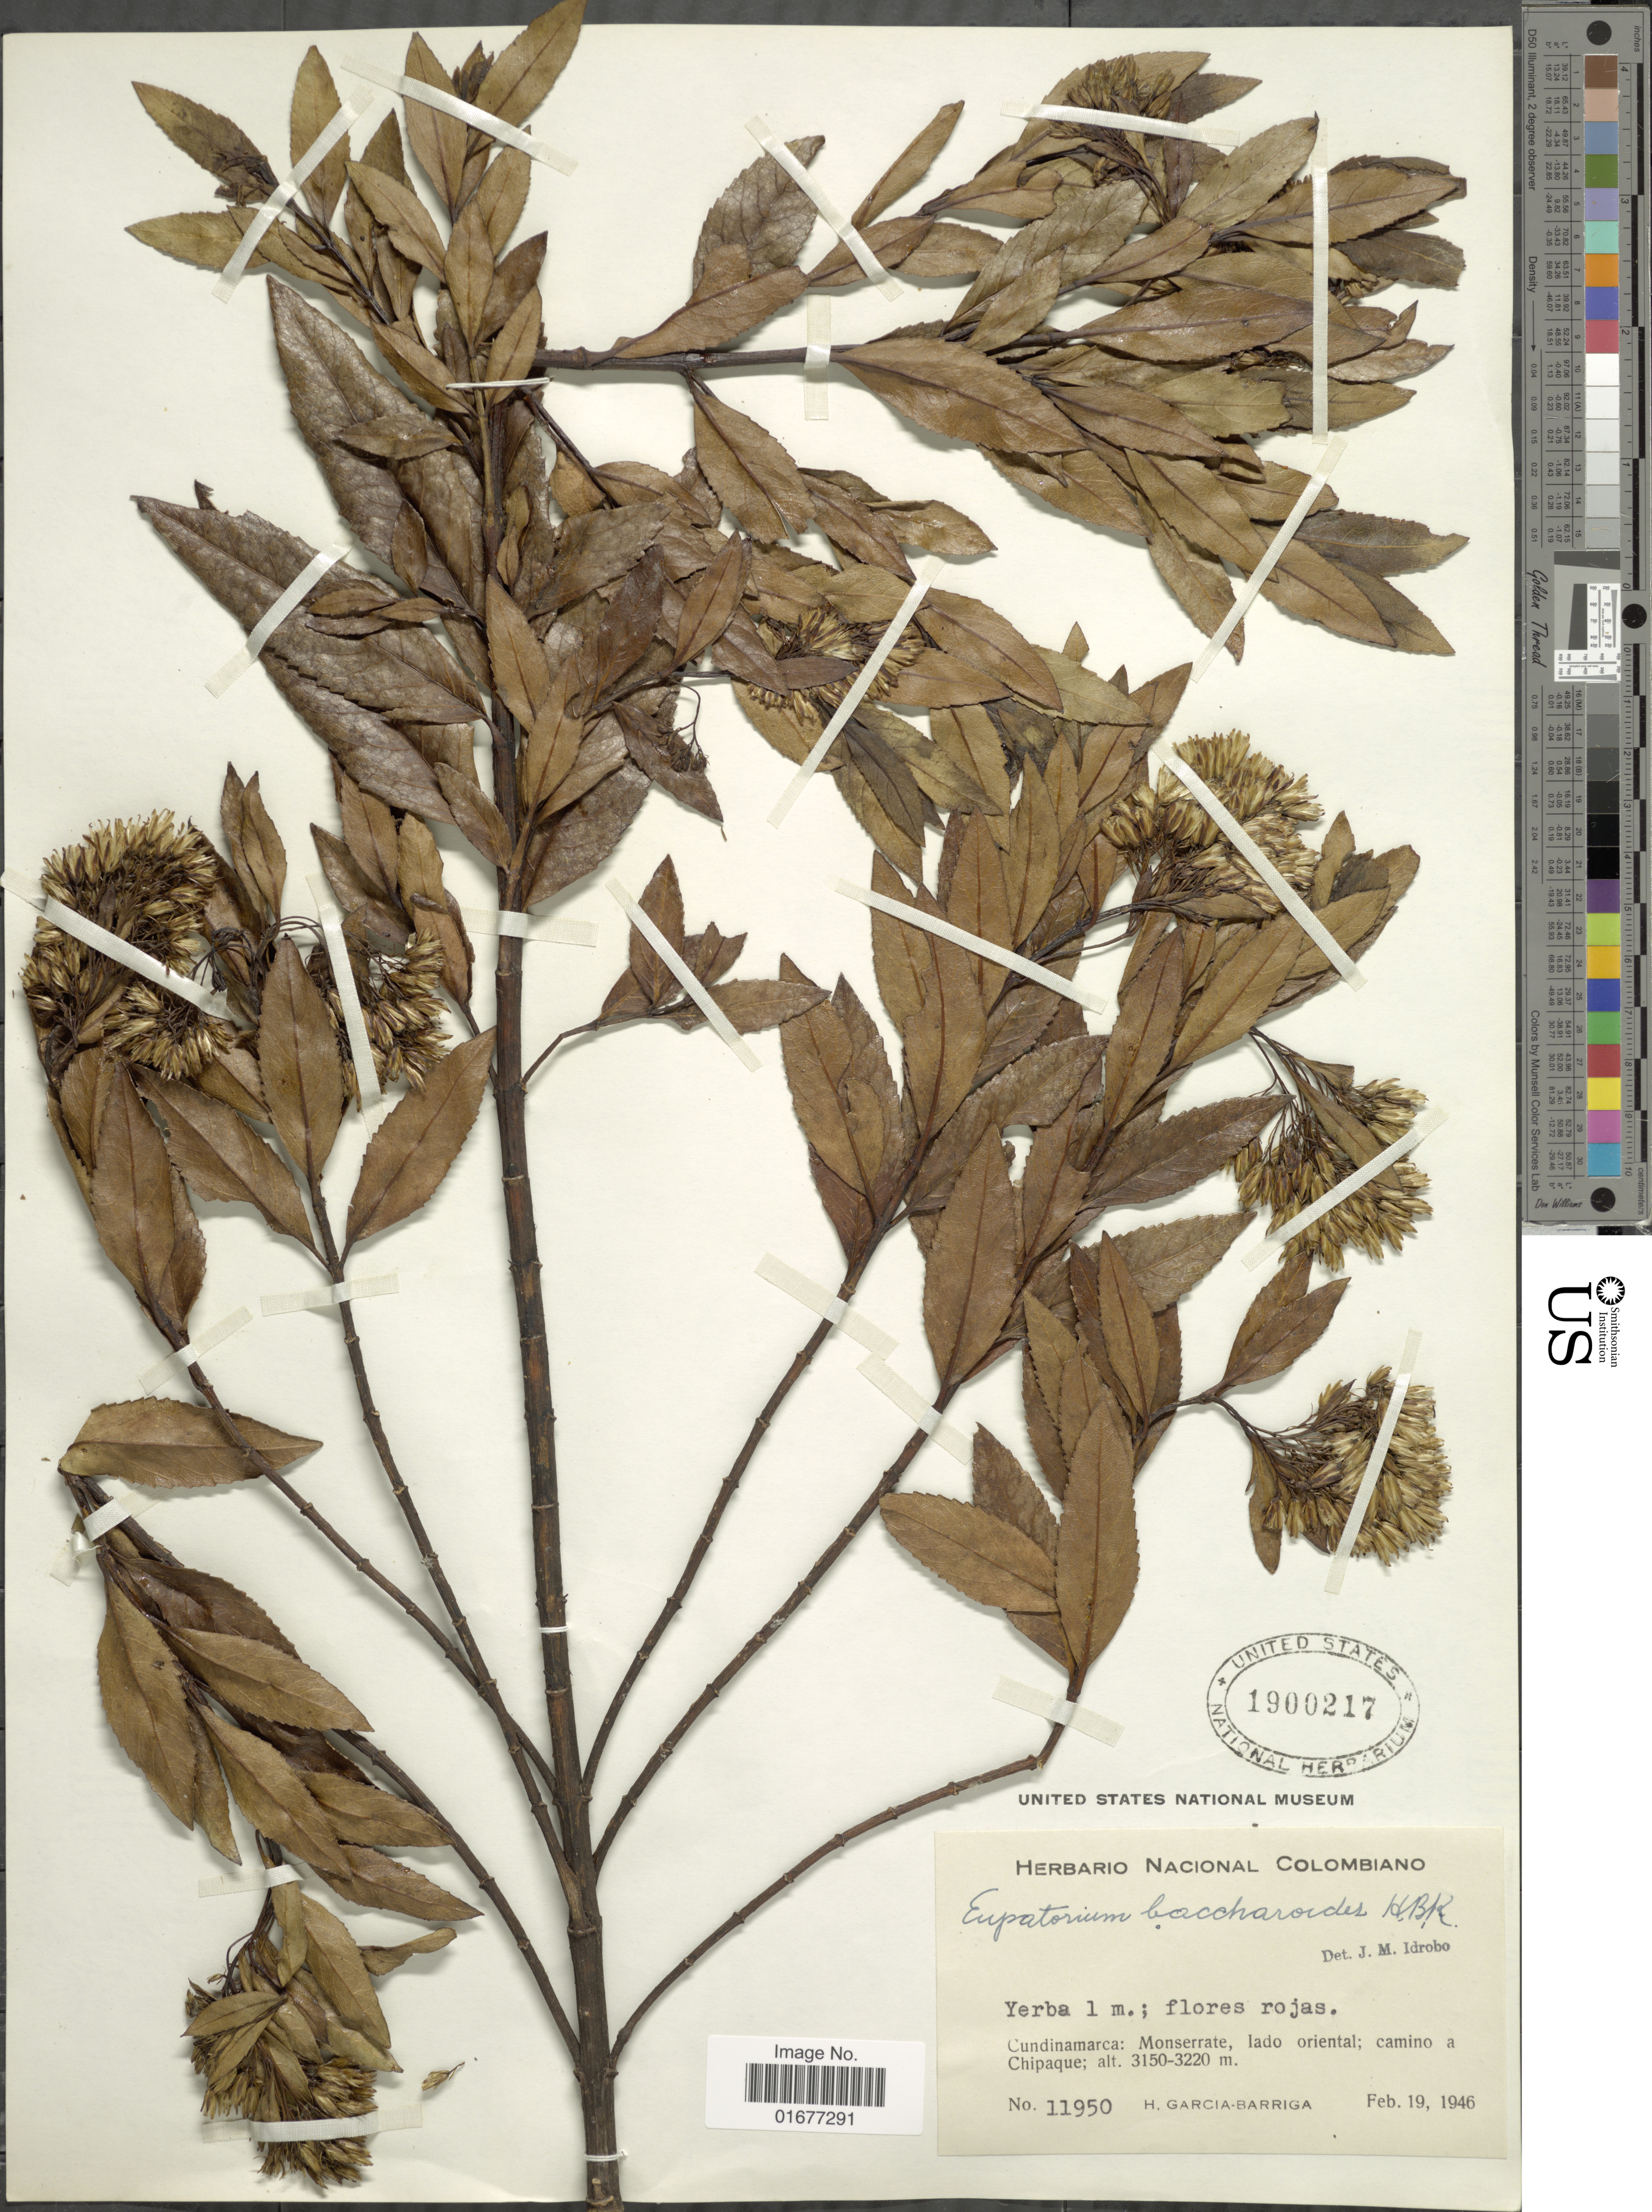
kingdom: Plantae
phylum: Tracheophyta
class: Magnoliopsida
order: Asterales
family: Asteraceae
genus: Ageratina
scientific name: Ageratina baccharoides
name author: (Kunth) R.M. King & H. Rob.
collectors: H. García Barriga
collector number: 11950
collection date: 1946-02-19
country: Colombia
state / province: Cundinamarca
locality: Monserrate, lado oriental; camino a Chipaque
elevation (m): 3150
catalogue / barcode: US 1900217